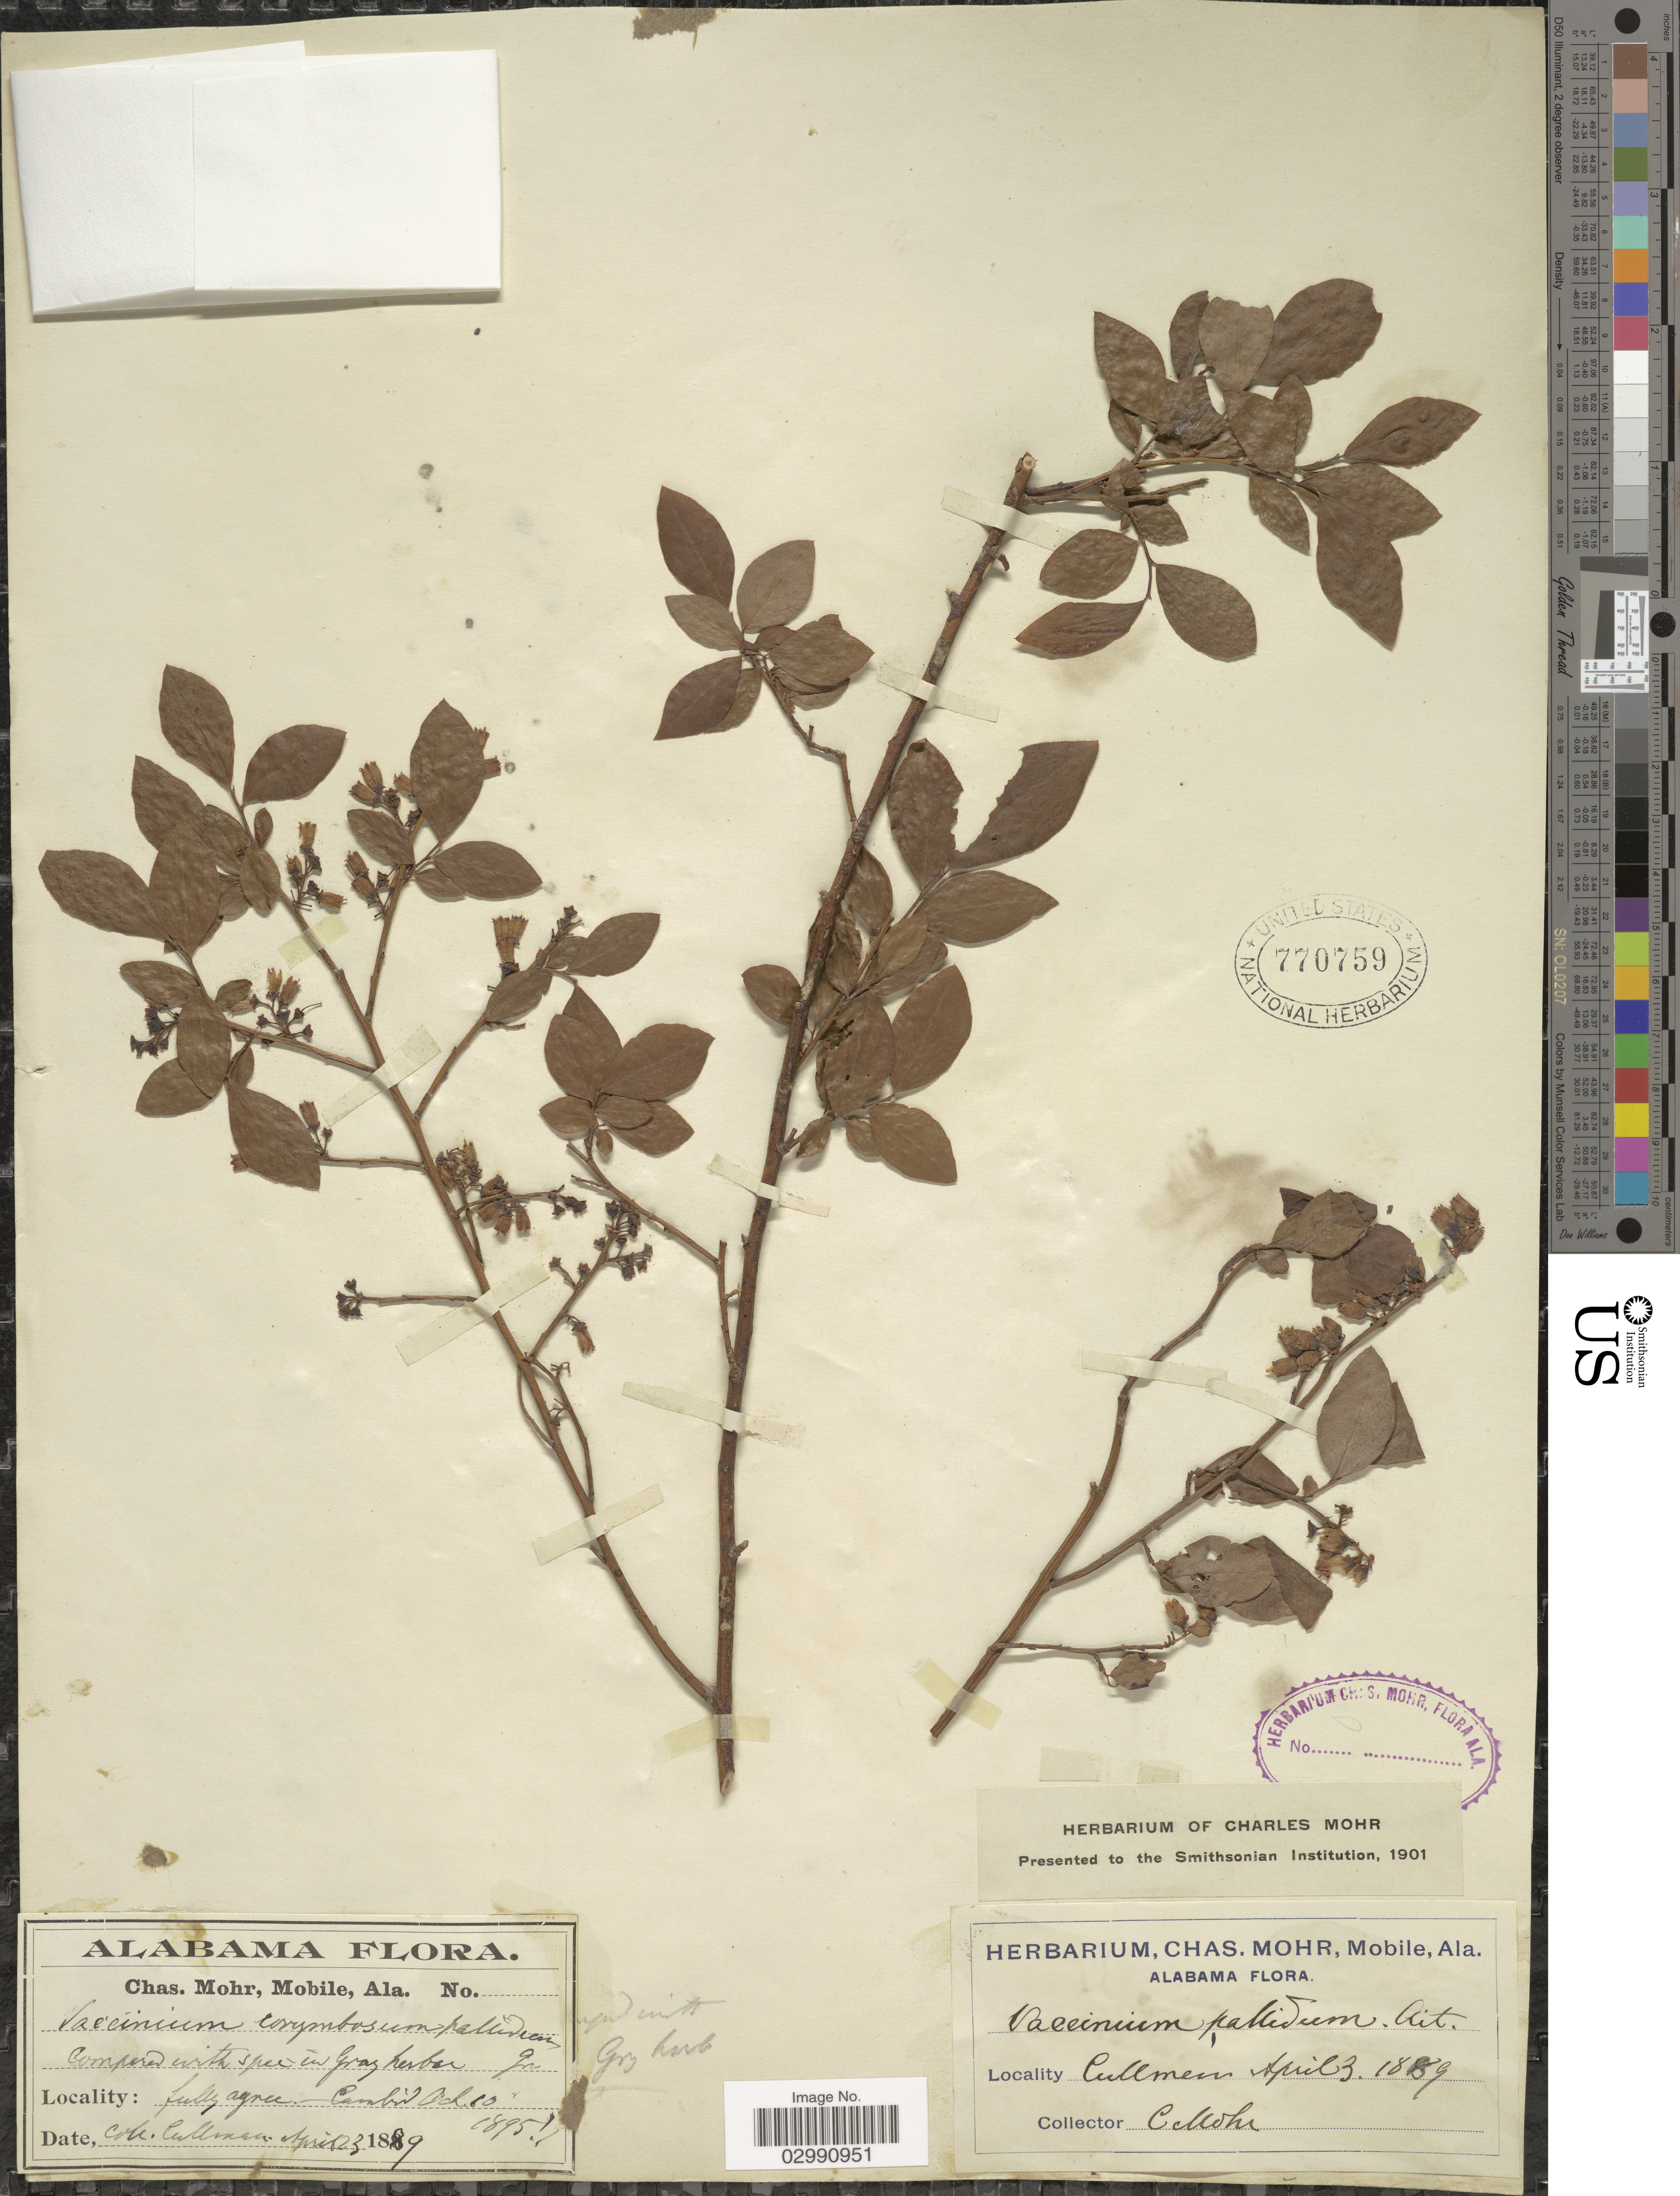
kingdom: Plantae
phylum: Tracheophyta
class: Magnoliopsida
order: Ericales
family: Ericaceae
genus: Vaccinium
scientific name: Vaccinium sp.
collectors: C. T. Mohr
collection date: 1889-04-03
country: United States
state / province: Alabama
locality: Cullman.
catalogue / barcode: US 770759